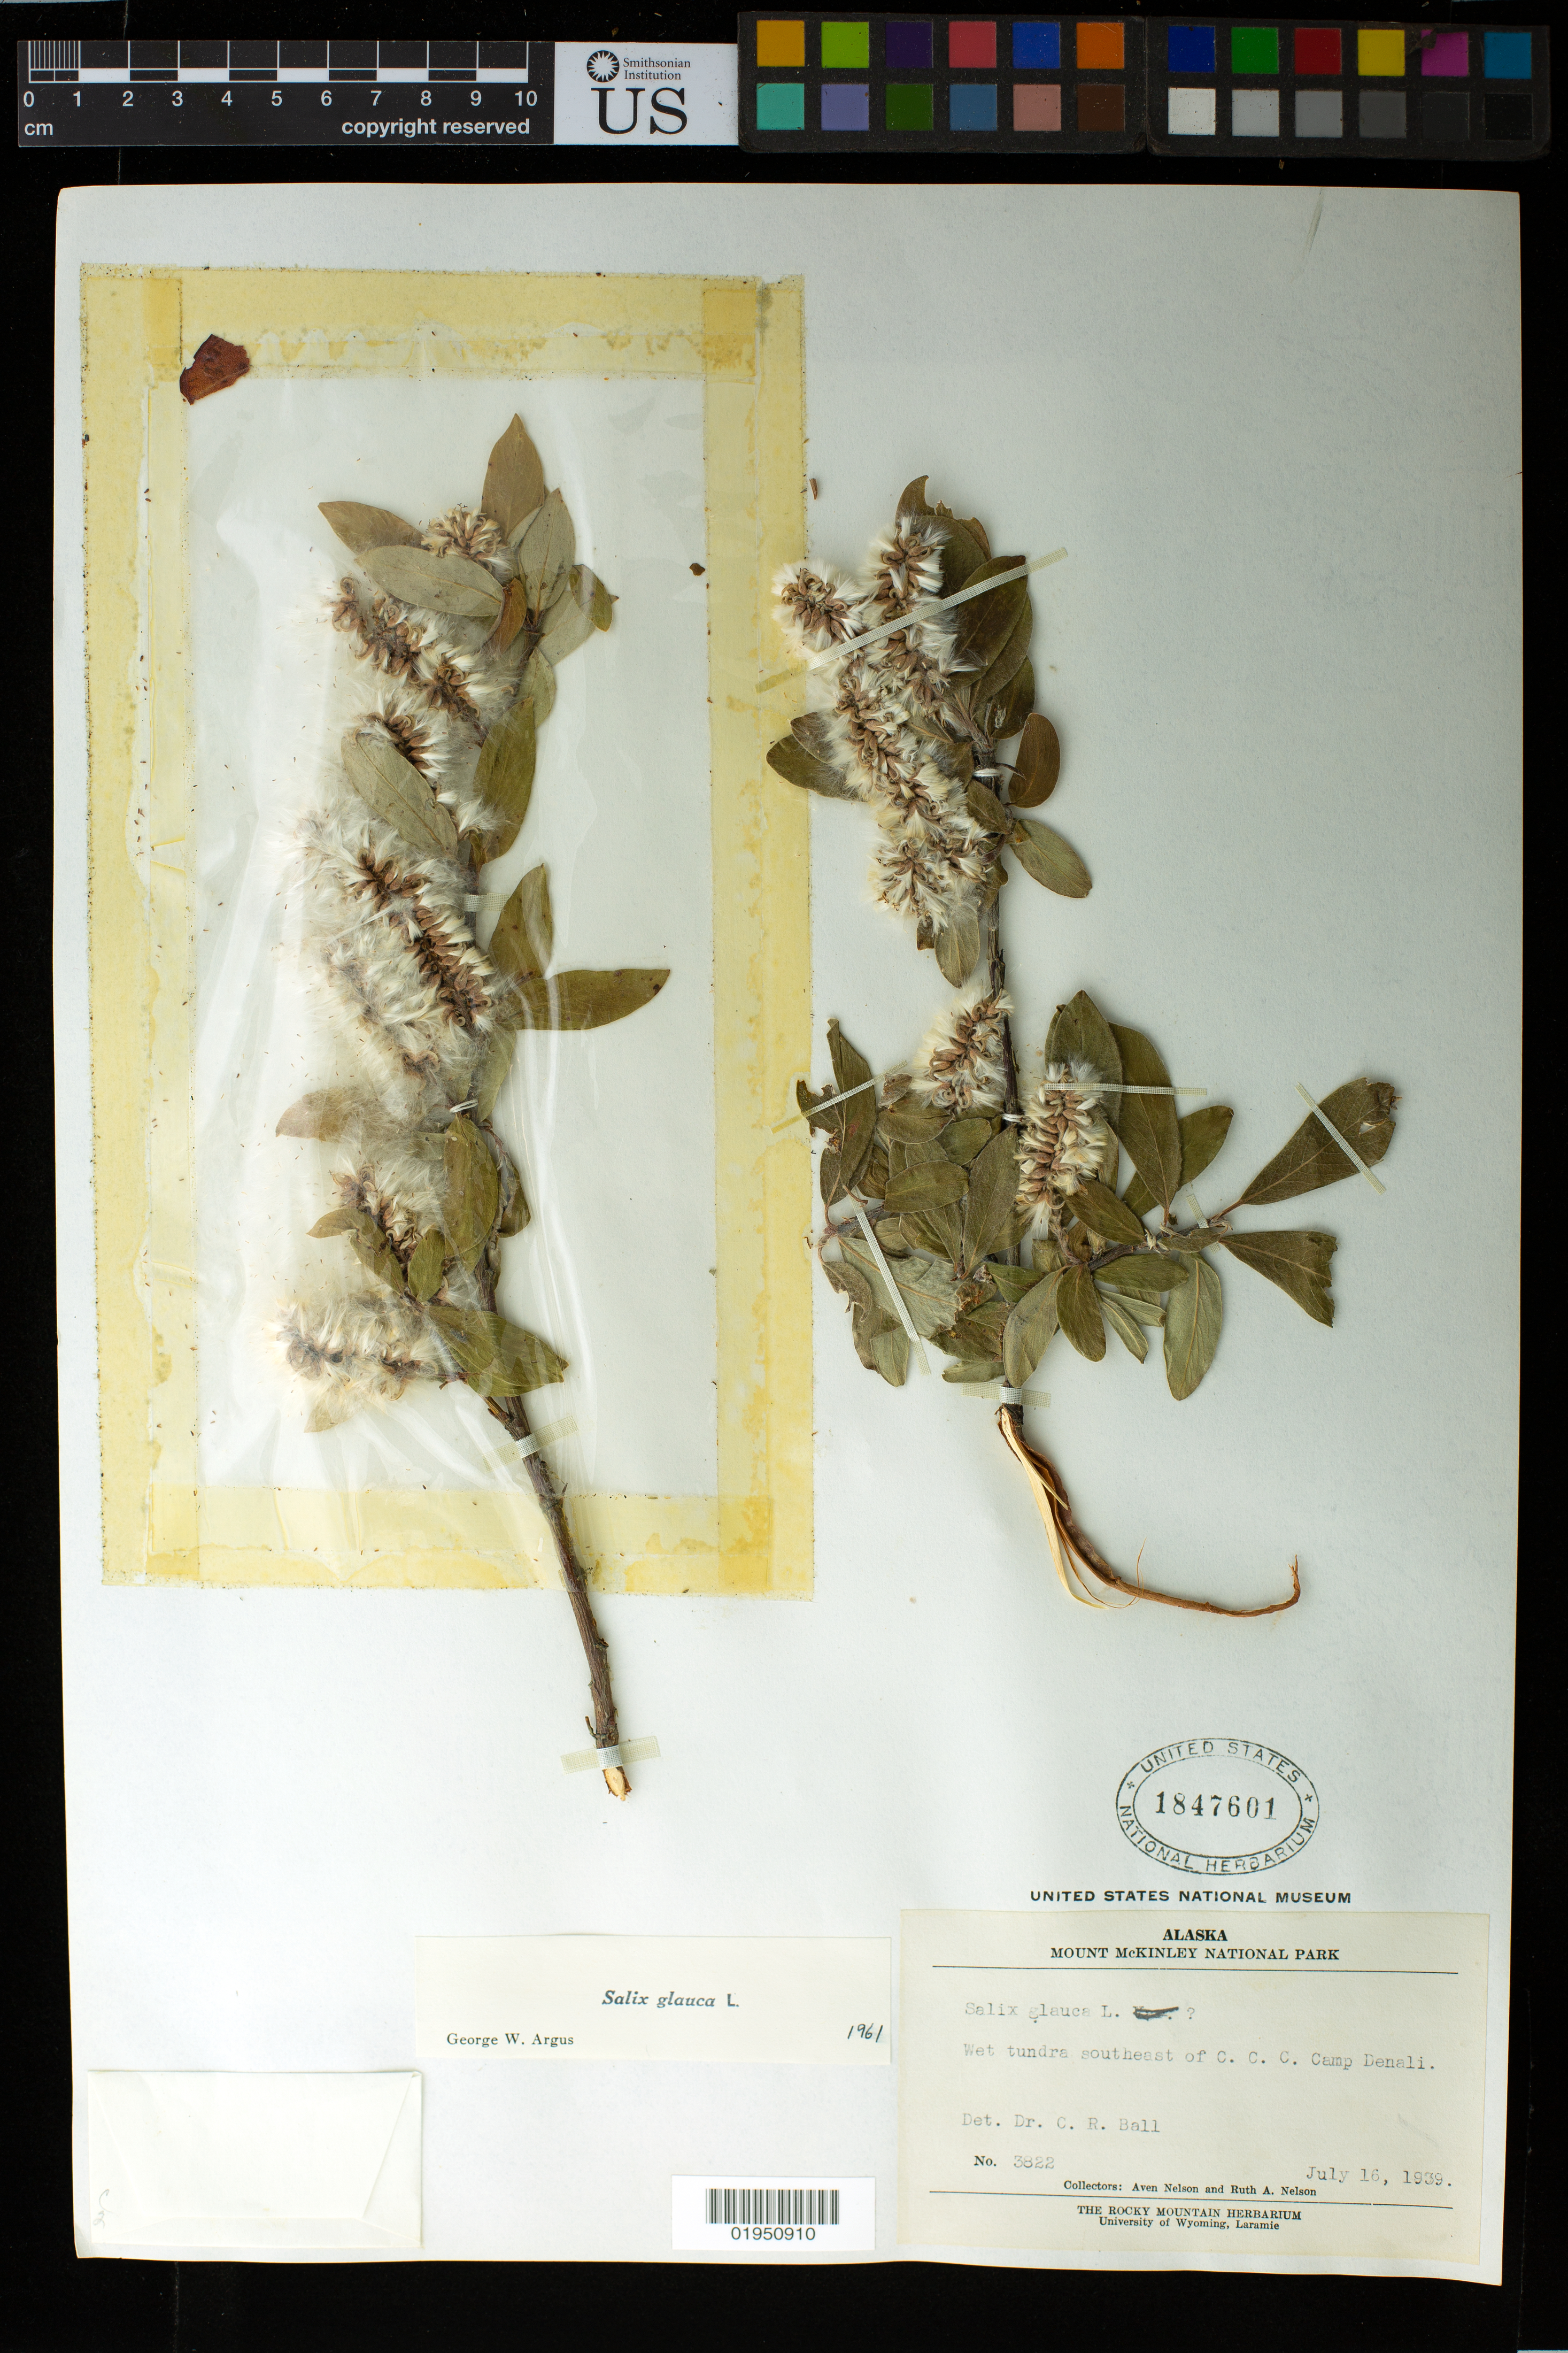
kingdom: Plantae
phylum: Tracheophyta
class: Magnoliopsida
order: Malpighiales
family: Salicaceae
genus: Salix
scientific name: Salix glauca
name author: L.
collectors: A. Nelson & R. A. Nelson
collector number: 3822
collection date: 1939-07-16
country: United States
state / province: Alaska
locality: Mount McKinley National Park, Wet tundra southeast of C.C.C. Camp Denali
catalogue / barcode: US 1847601